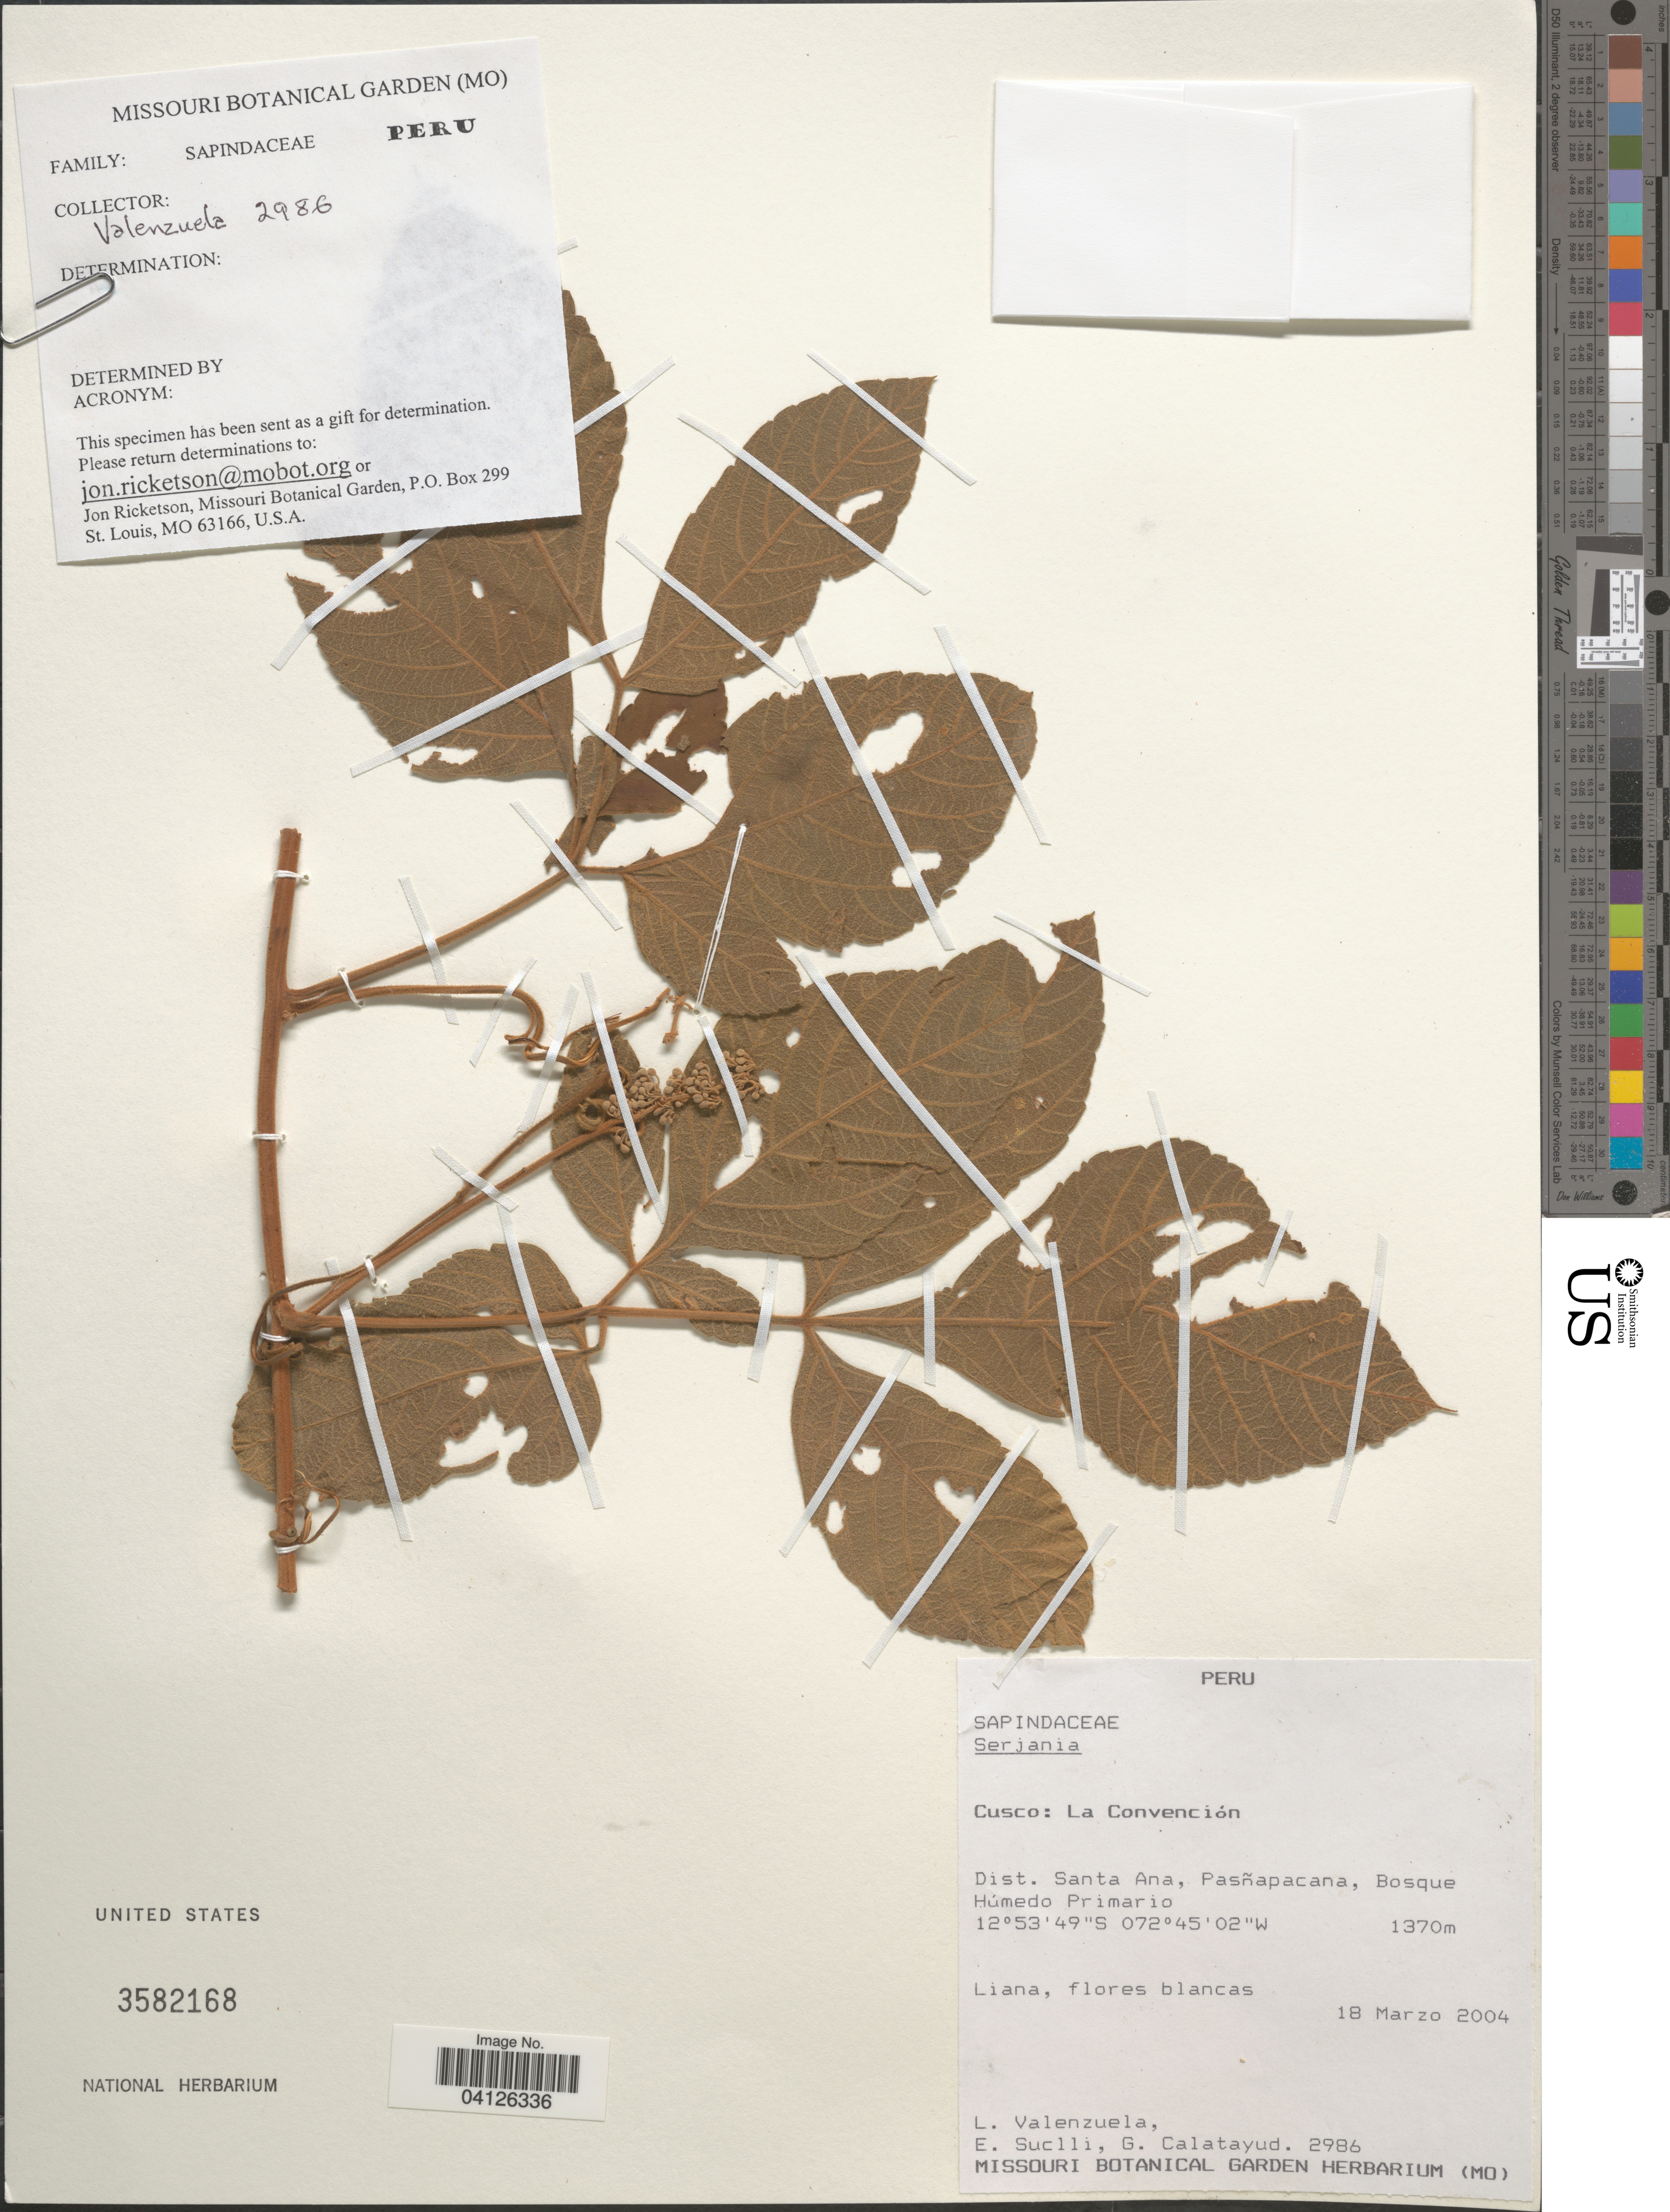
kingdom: Plantae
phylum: Tracheophyta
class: Magnoliopsida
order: Sapindales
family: Sapindaceae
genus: Serjania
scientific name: Serjania sufferruginea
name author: Radlk.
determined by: Acevedo-Rodriguez, P., (US), Smithsonian Institution - National Museum of Natural History (UNITED STATES)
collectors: L. Valenzuela, E. Suclli & G. Calatayud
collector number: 2986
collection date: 2004-03-18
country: Peru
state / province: Cusco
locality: La Convención. Dist. Santa Ana, Pasñapacana.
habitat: Humedo primario.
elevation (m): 1370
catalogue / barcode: US 3582168